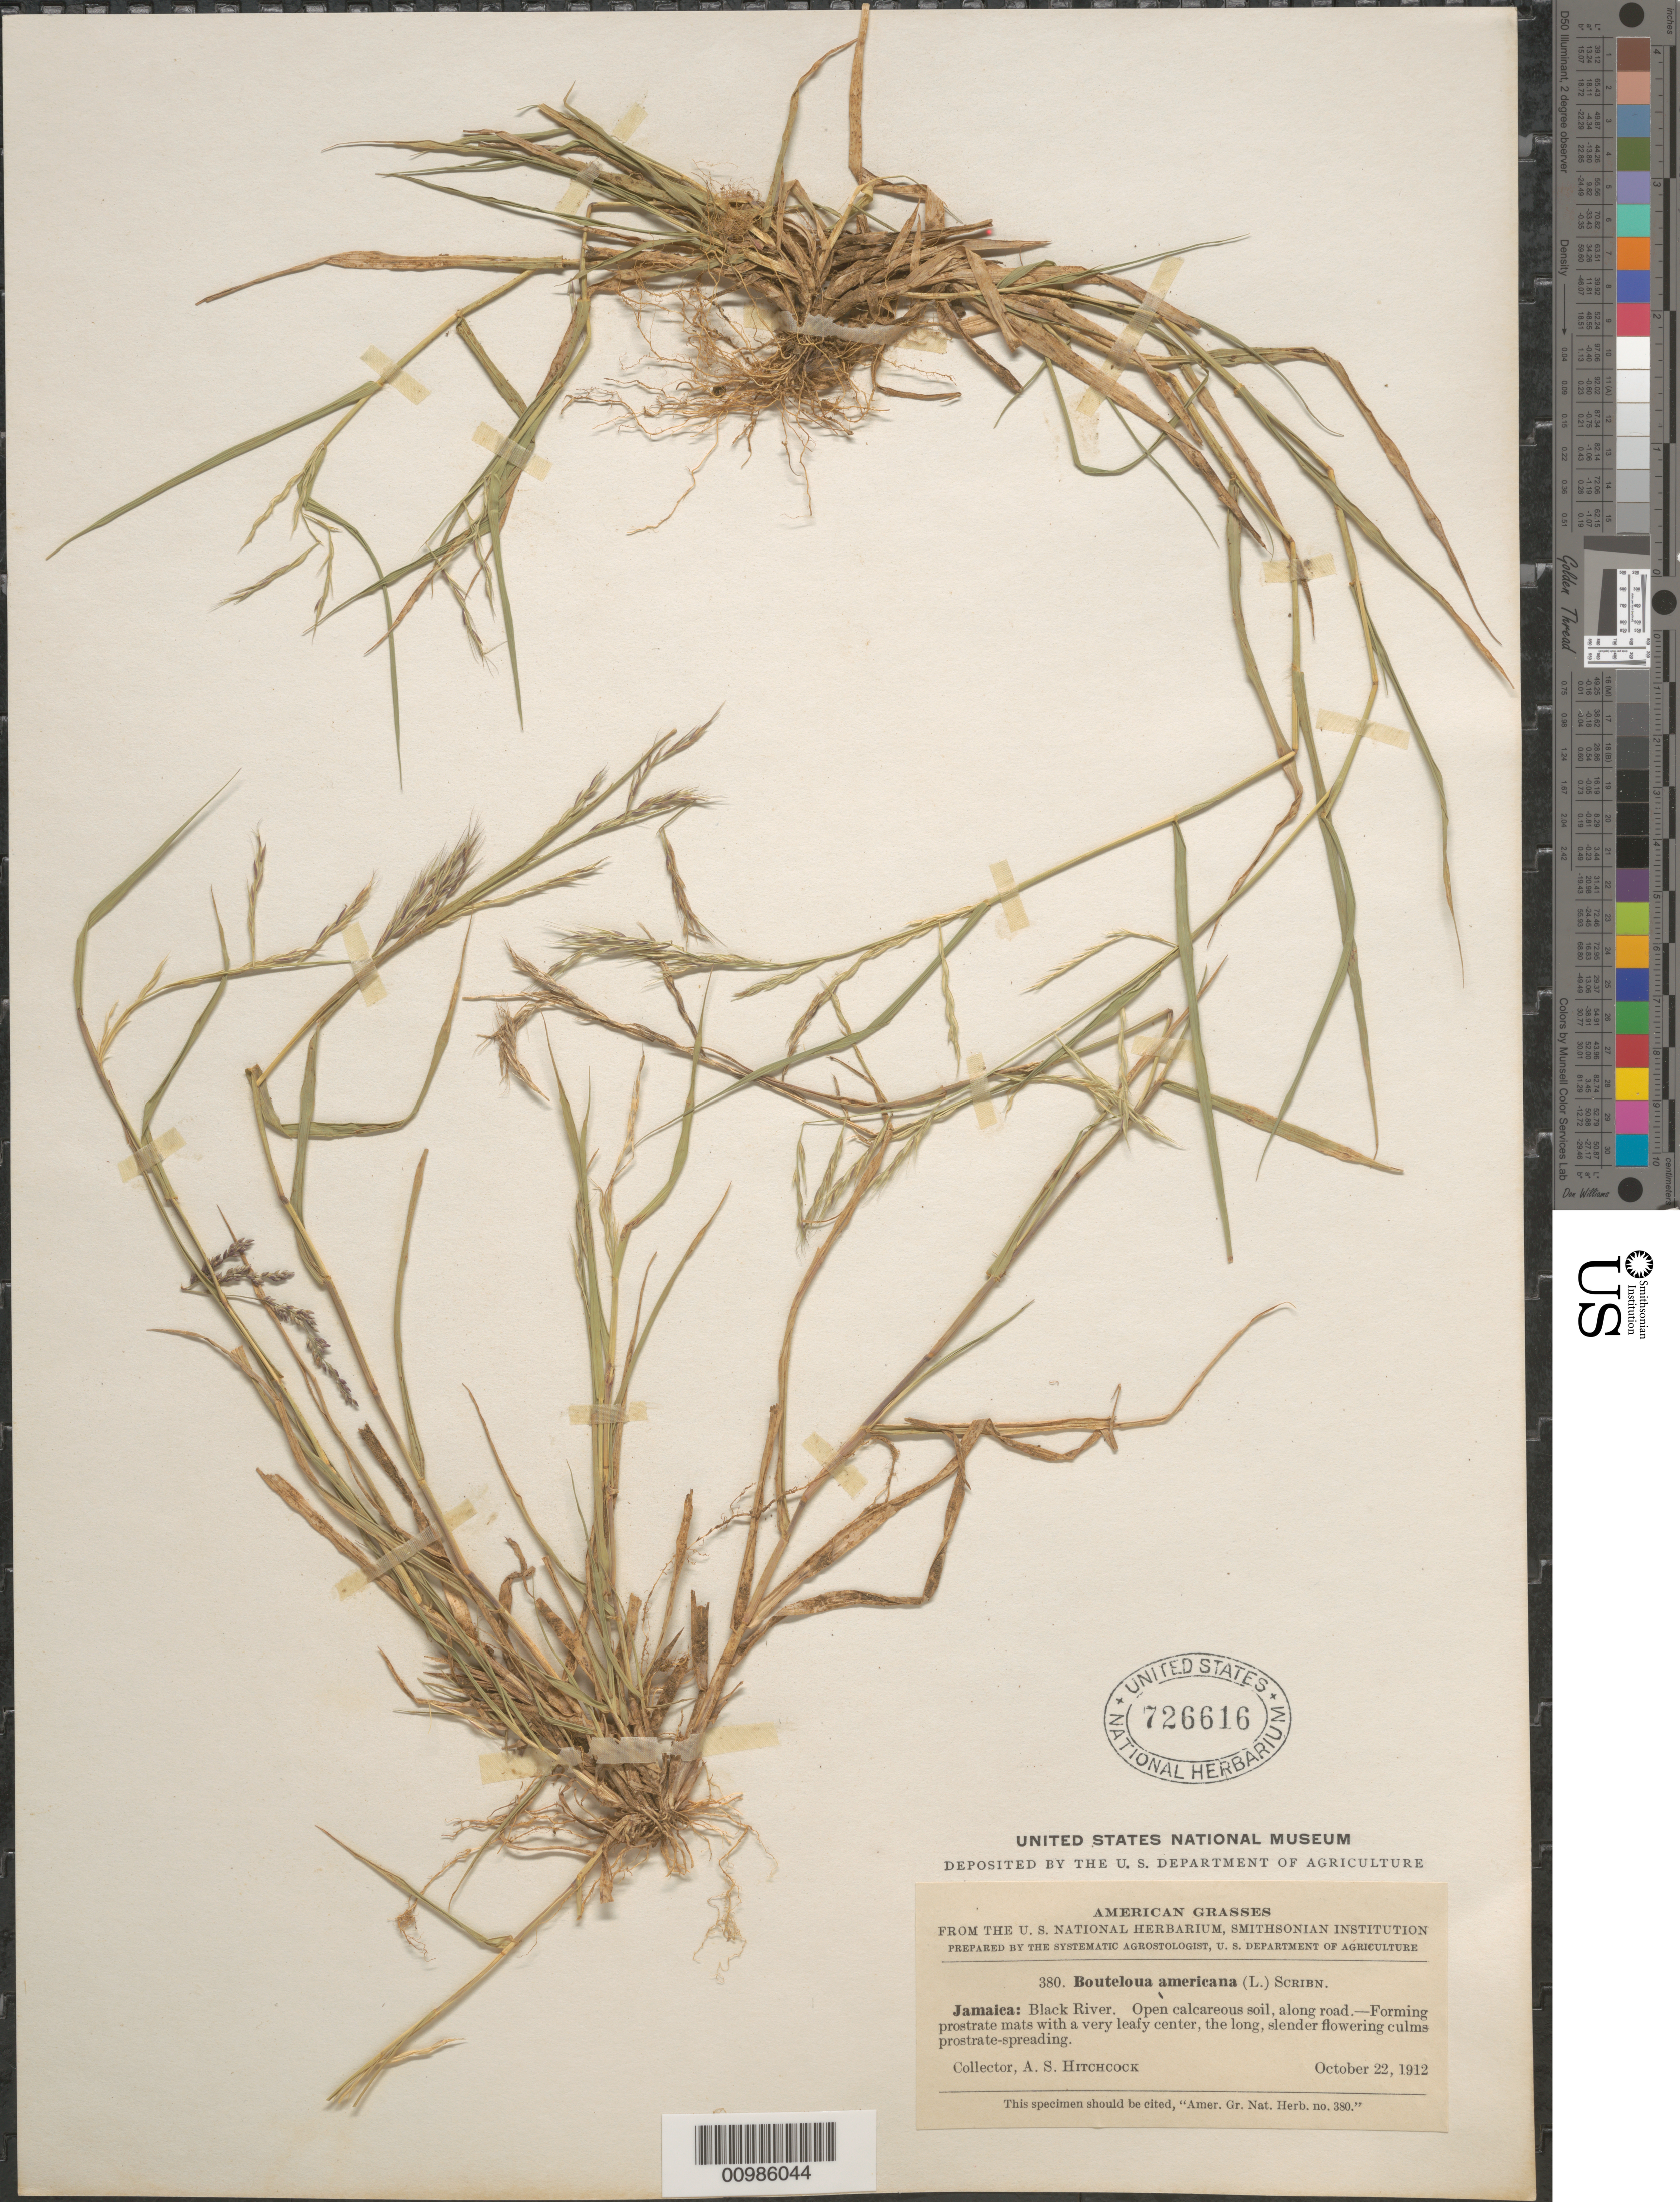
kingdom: Plantae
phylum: Tracheophyta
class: Liliopsida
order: Poales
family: Poaceae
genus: Bouteloua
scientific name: Bouteloua americana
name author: (L.) Scribn.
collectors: A. S. Hitchcock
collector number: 380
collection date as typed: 22 Oct 1912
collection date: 1912-10-22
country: Jamaica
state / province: Saint Elizabeth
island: Jamaica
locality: Black River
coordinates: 0 N, 0 E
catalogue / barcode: US 726616